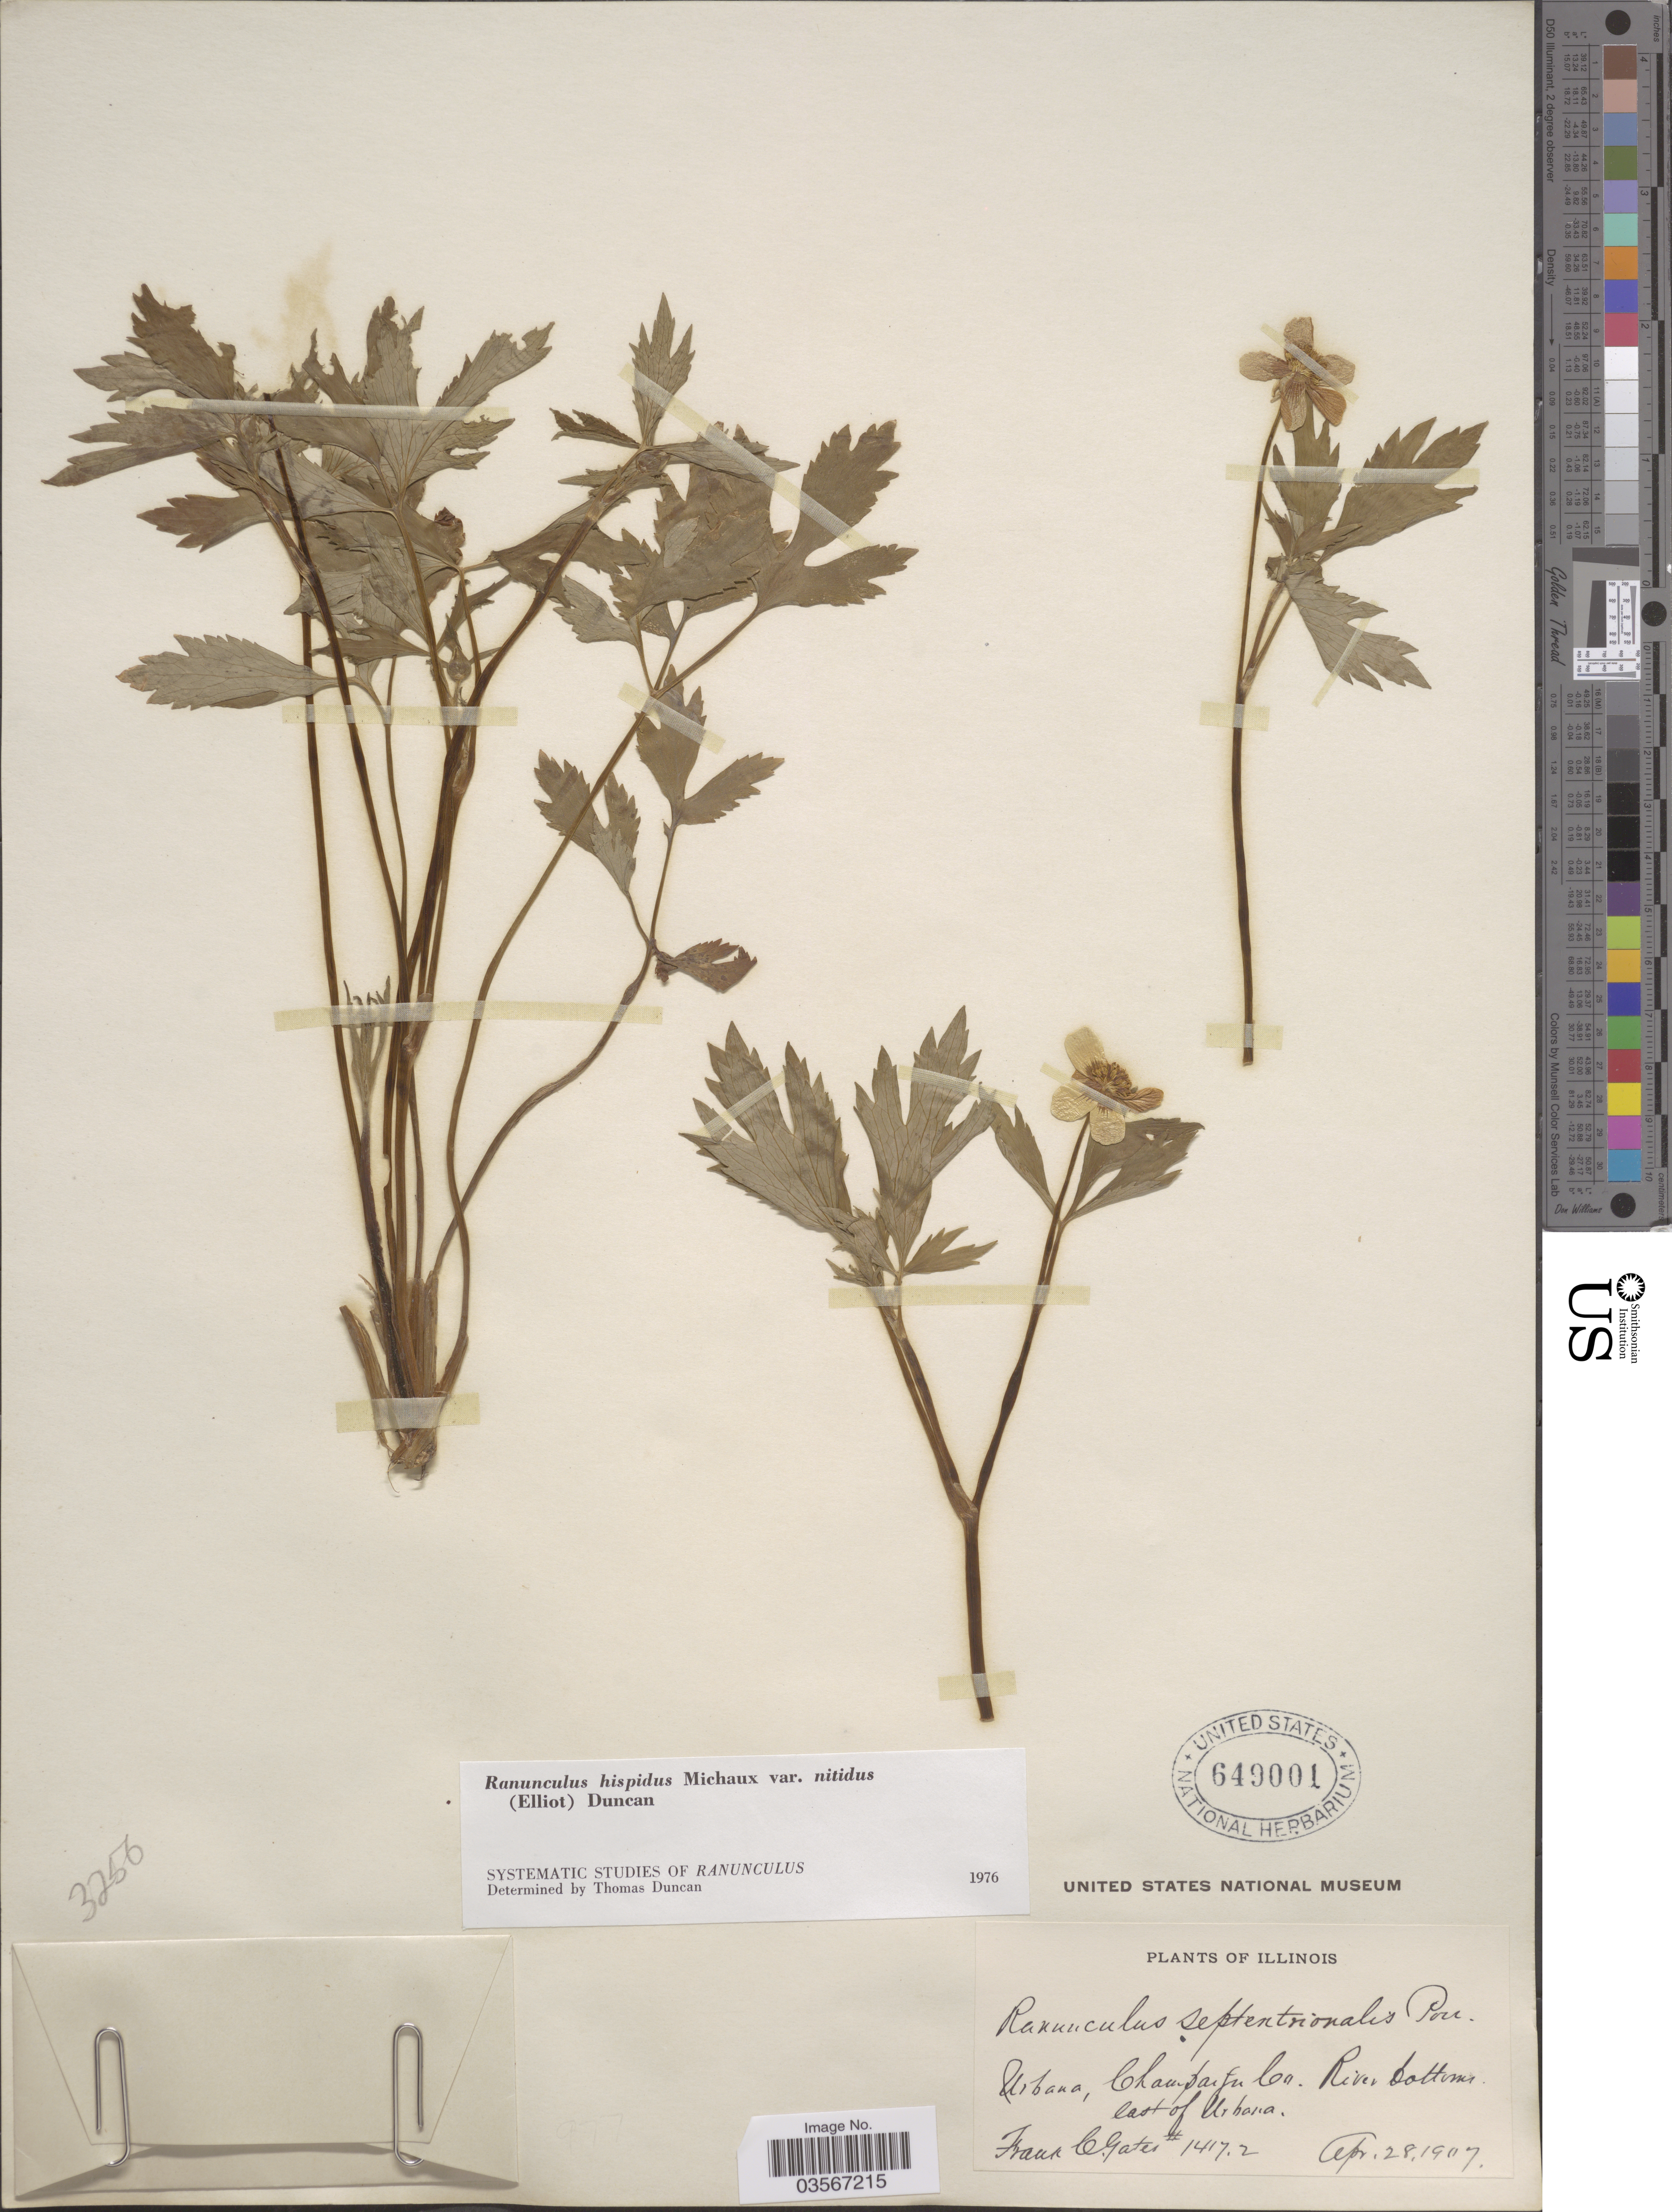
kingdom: Plantae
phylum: Tracheophyta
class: Magnoliopsida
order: Ranunculales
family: Ranunculaceae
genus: Ranunculus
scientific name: Ranunculus hispidus var. nitidus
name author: (Chapm.) T. Duncan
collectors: F. C. Gates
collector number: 14172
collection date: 1907-04-28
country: United States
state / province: Illinois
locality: Urbana, Champaign Co. River bottoms east of Urbana.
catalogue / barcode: US 649001